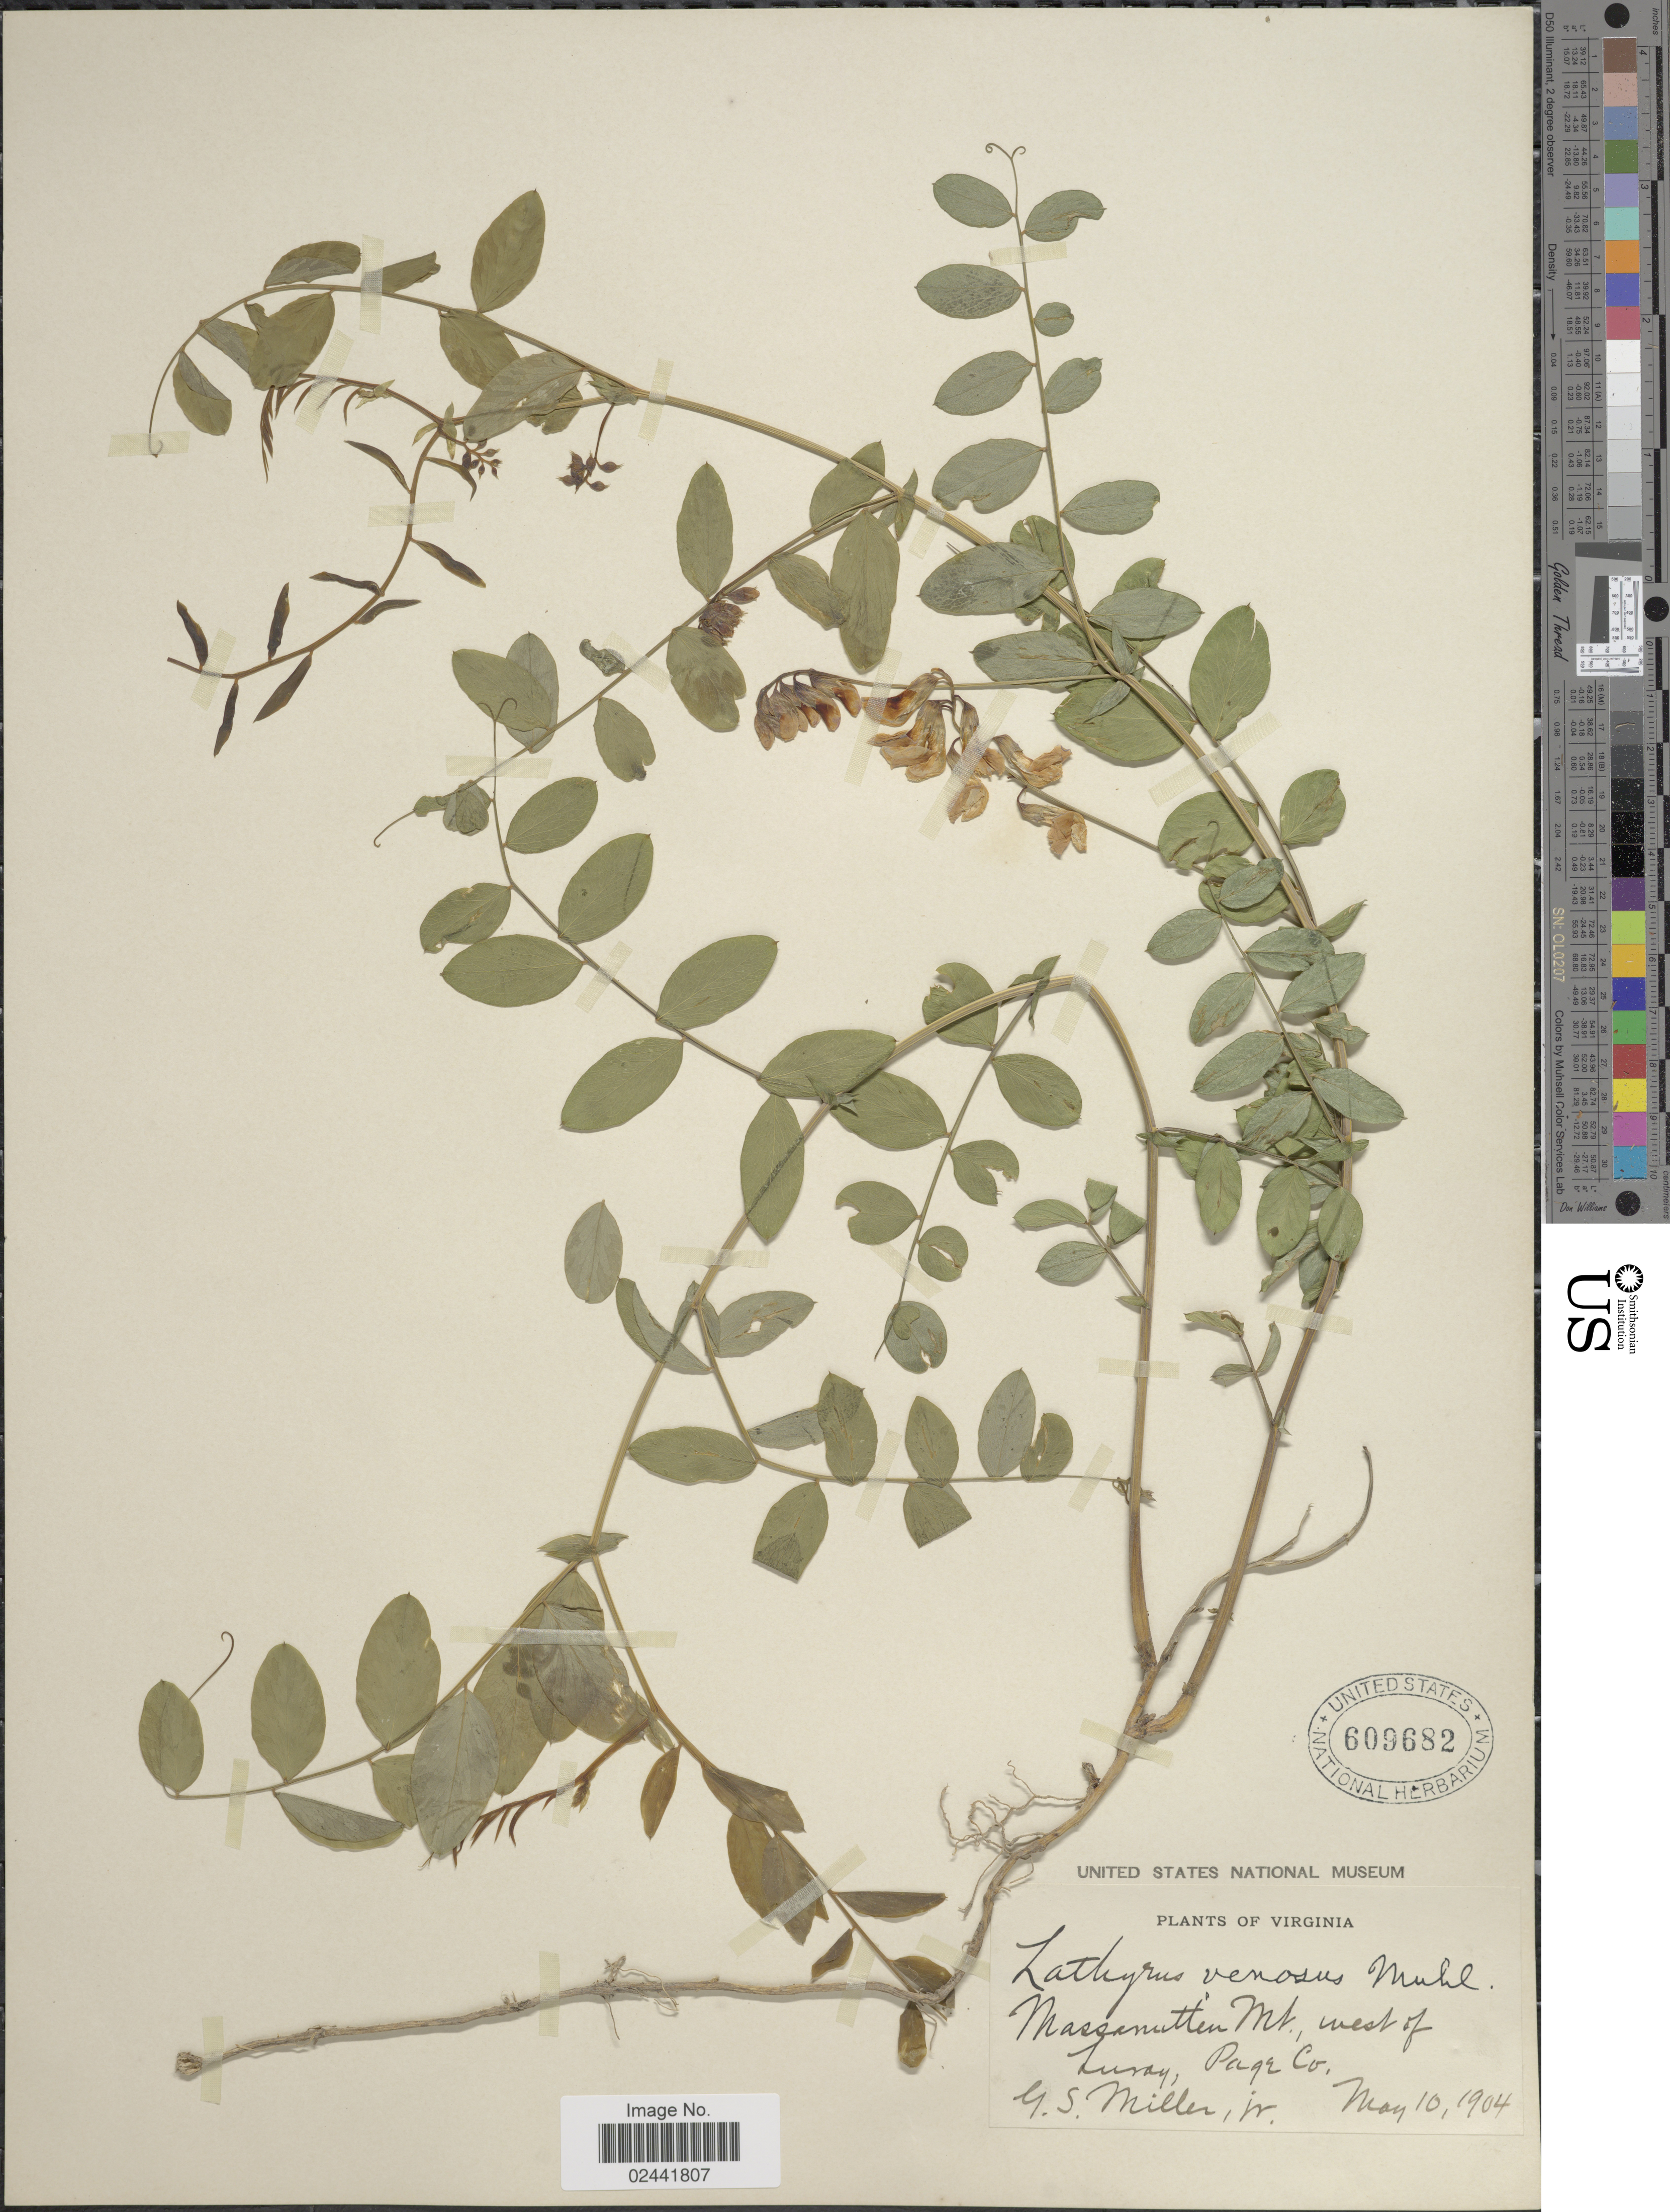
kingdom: Plantae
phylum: Tracheophyta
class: Magnoliopsida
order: Fabales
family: Fabaceae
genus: Lathyrus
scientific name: Lathyrus venosus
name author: Muhl. ex Willd.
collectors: G. S. Miller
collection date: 1904-05-10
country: United States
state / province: Virginia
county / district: Page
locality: Massanutten Mt., west of Luray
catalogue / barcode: US 609682